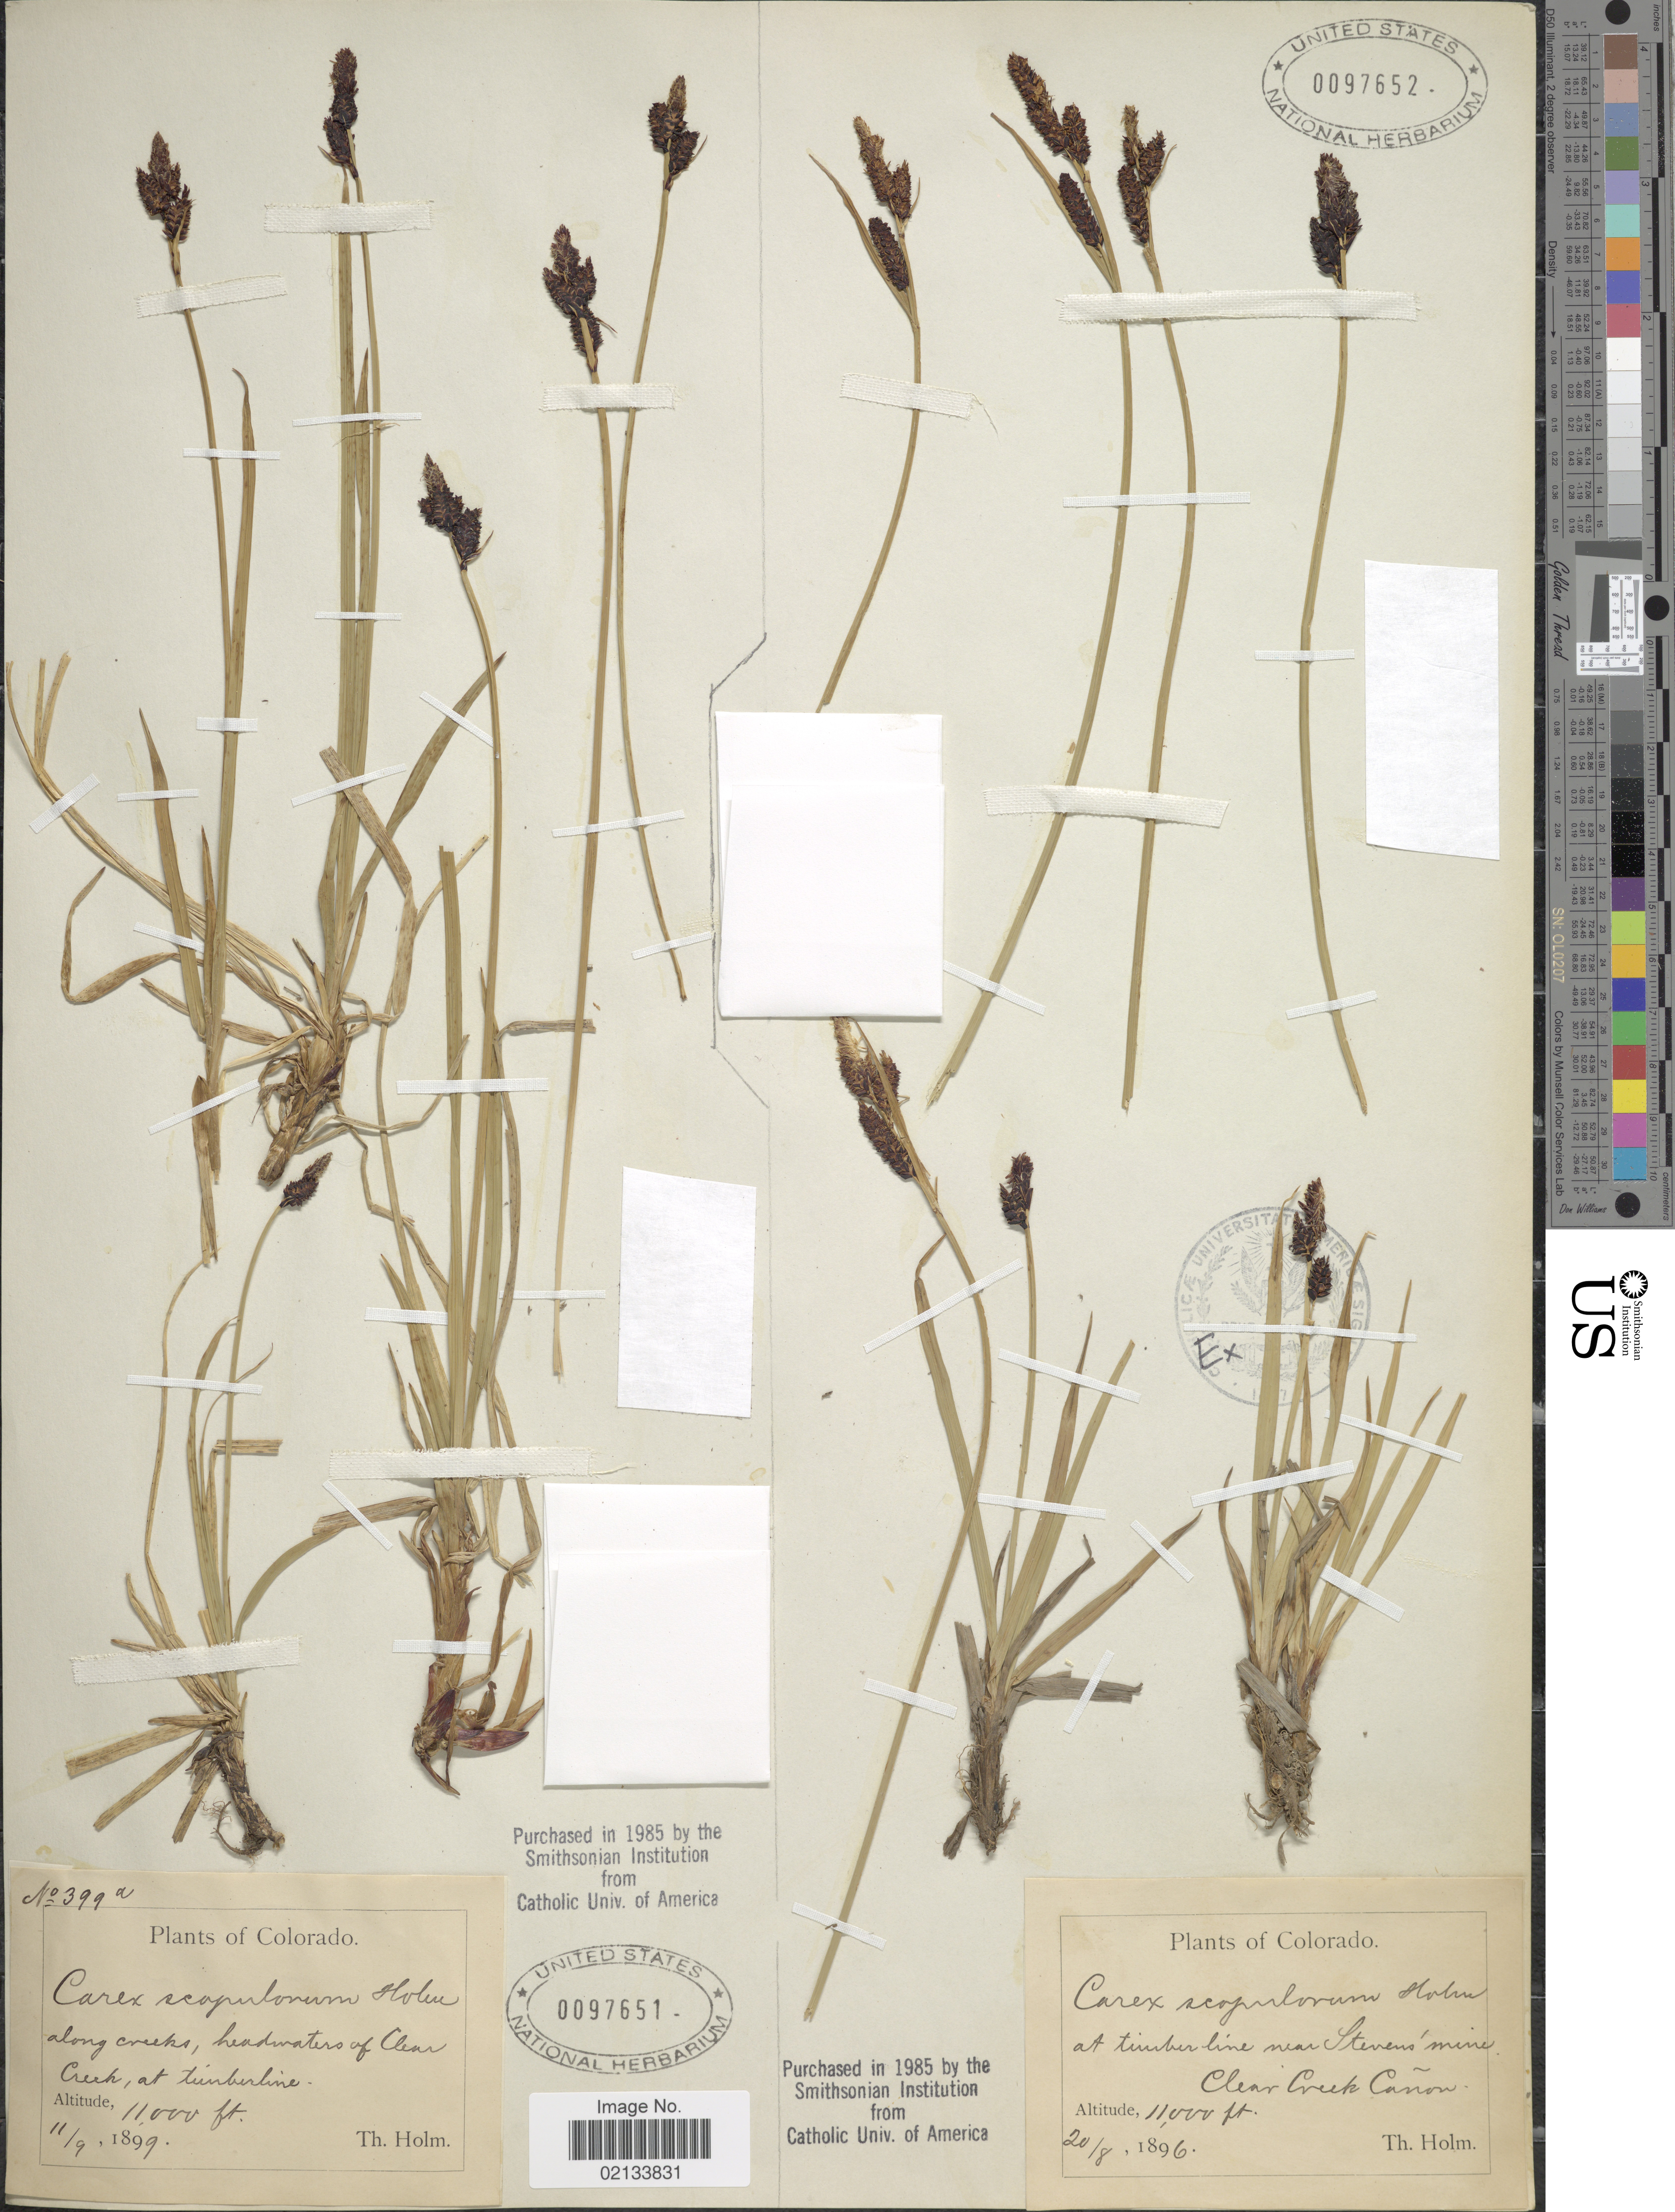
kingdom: Plantae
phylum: Tracheophyta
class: Liliopsida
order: Poales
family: Cyperaceae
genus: Carex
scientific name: Carex scopulorum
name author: Holm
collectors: T. Holm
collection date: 1896-08-20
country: United States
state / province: Colorado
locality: At timberline near Steven's mine, Clear Creek Cañon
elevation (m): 3353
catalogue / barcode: US 97652-2